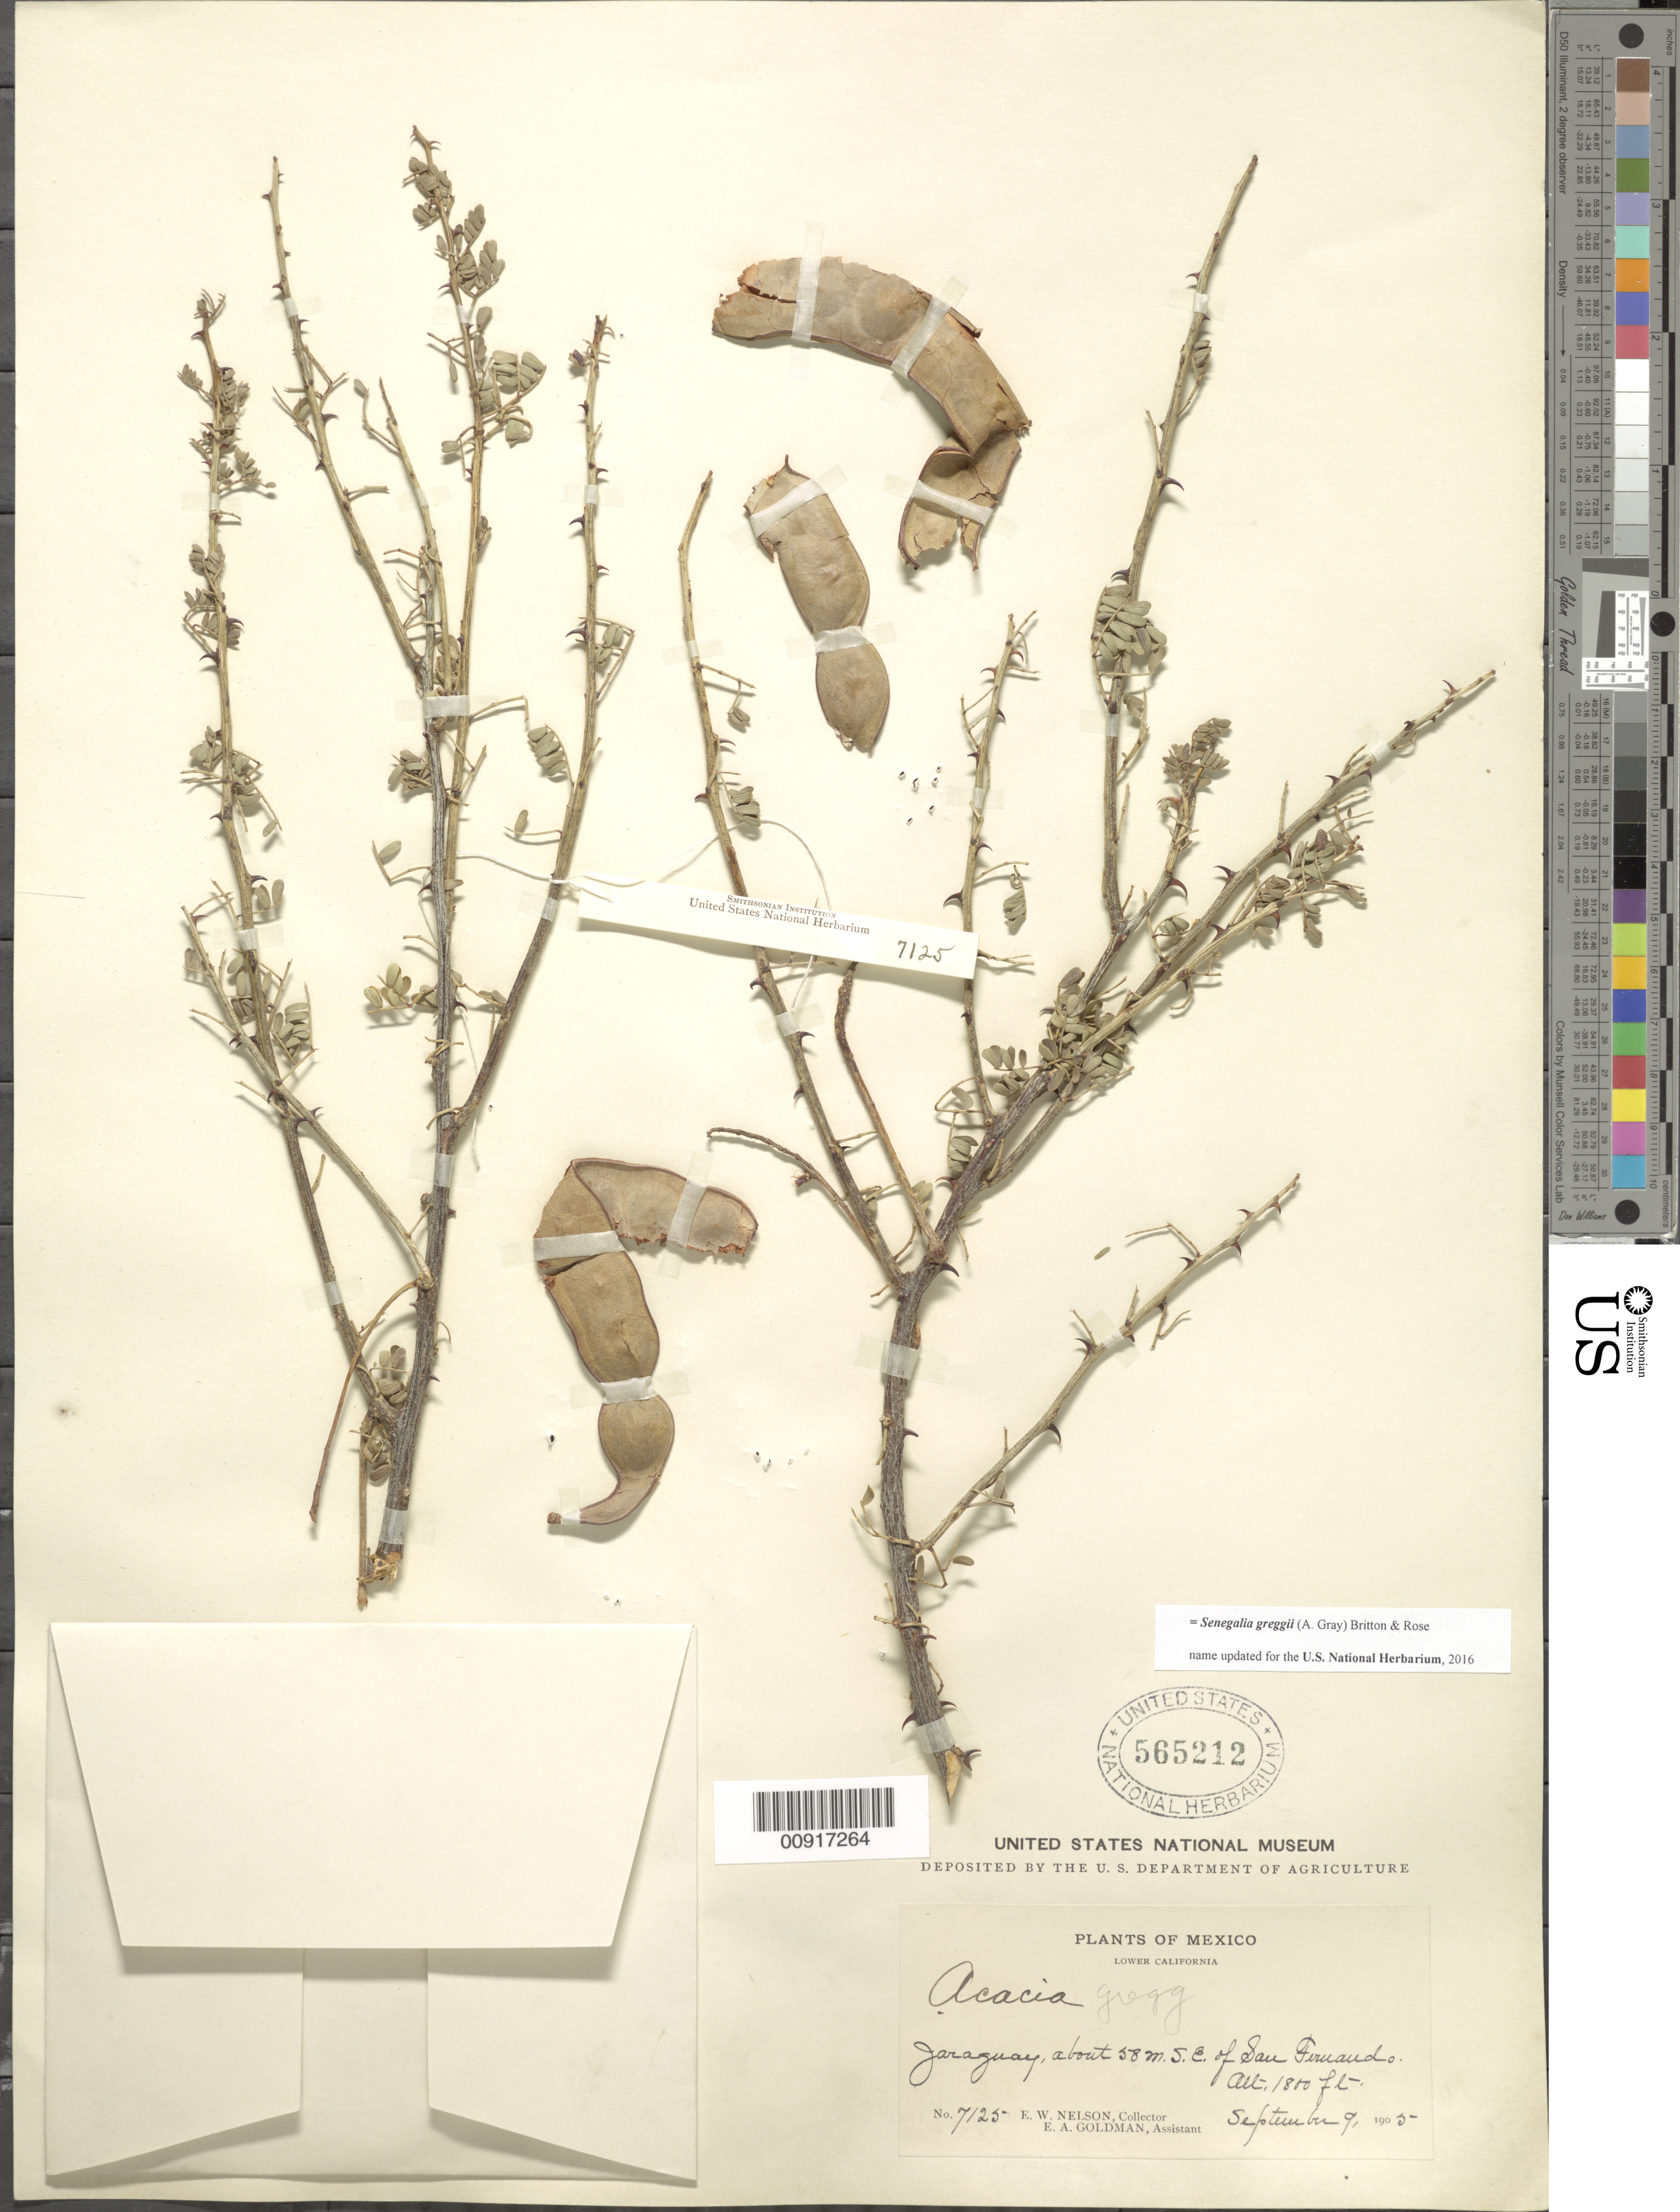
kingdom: Plantae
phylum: Tracheophyta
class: Magnoliopsida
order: Fabales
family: Fabaceae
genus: Senegalia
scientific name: Senegalia greggii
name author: (A. Gray) Britton & Rose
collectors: E. W. Nelson & E. A. Goldman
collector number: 7125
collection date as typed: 09 Sep 1905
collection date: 1905-09-09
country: Mexico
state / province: Baja California Norte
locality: Jaraguay, about 58 mi. SE of San Fernando.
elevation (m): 549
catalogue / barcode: US 565212